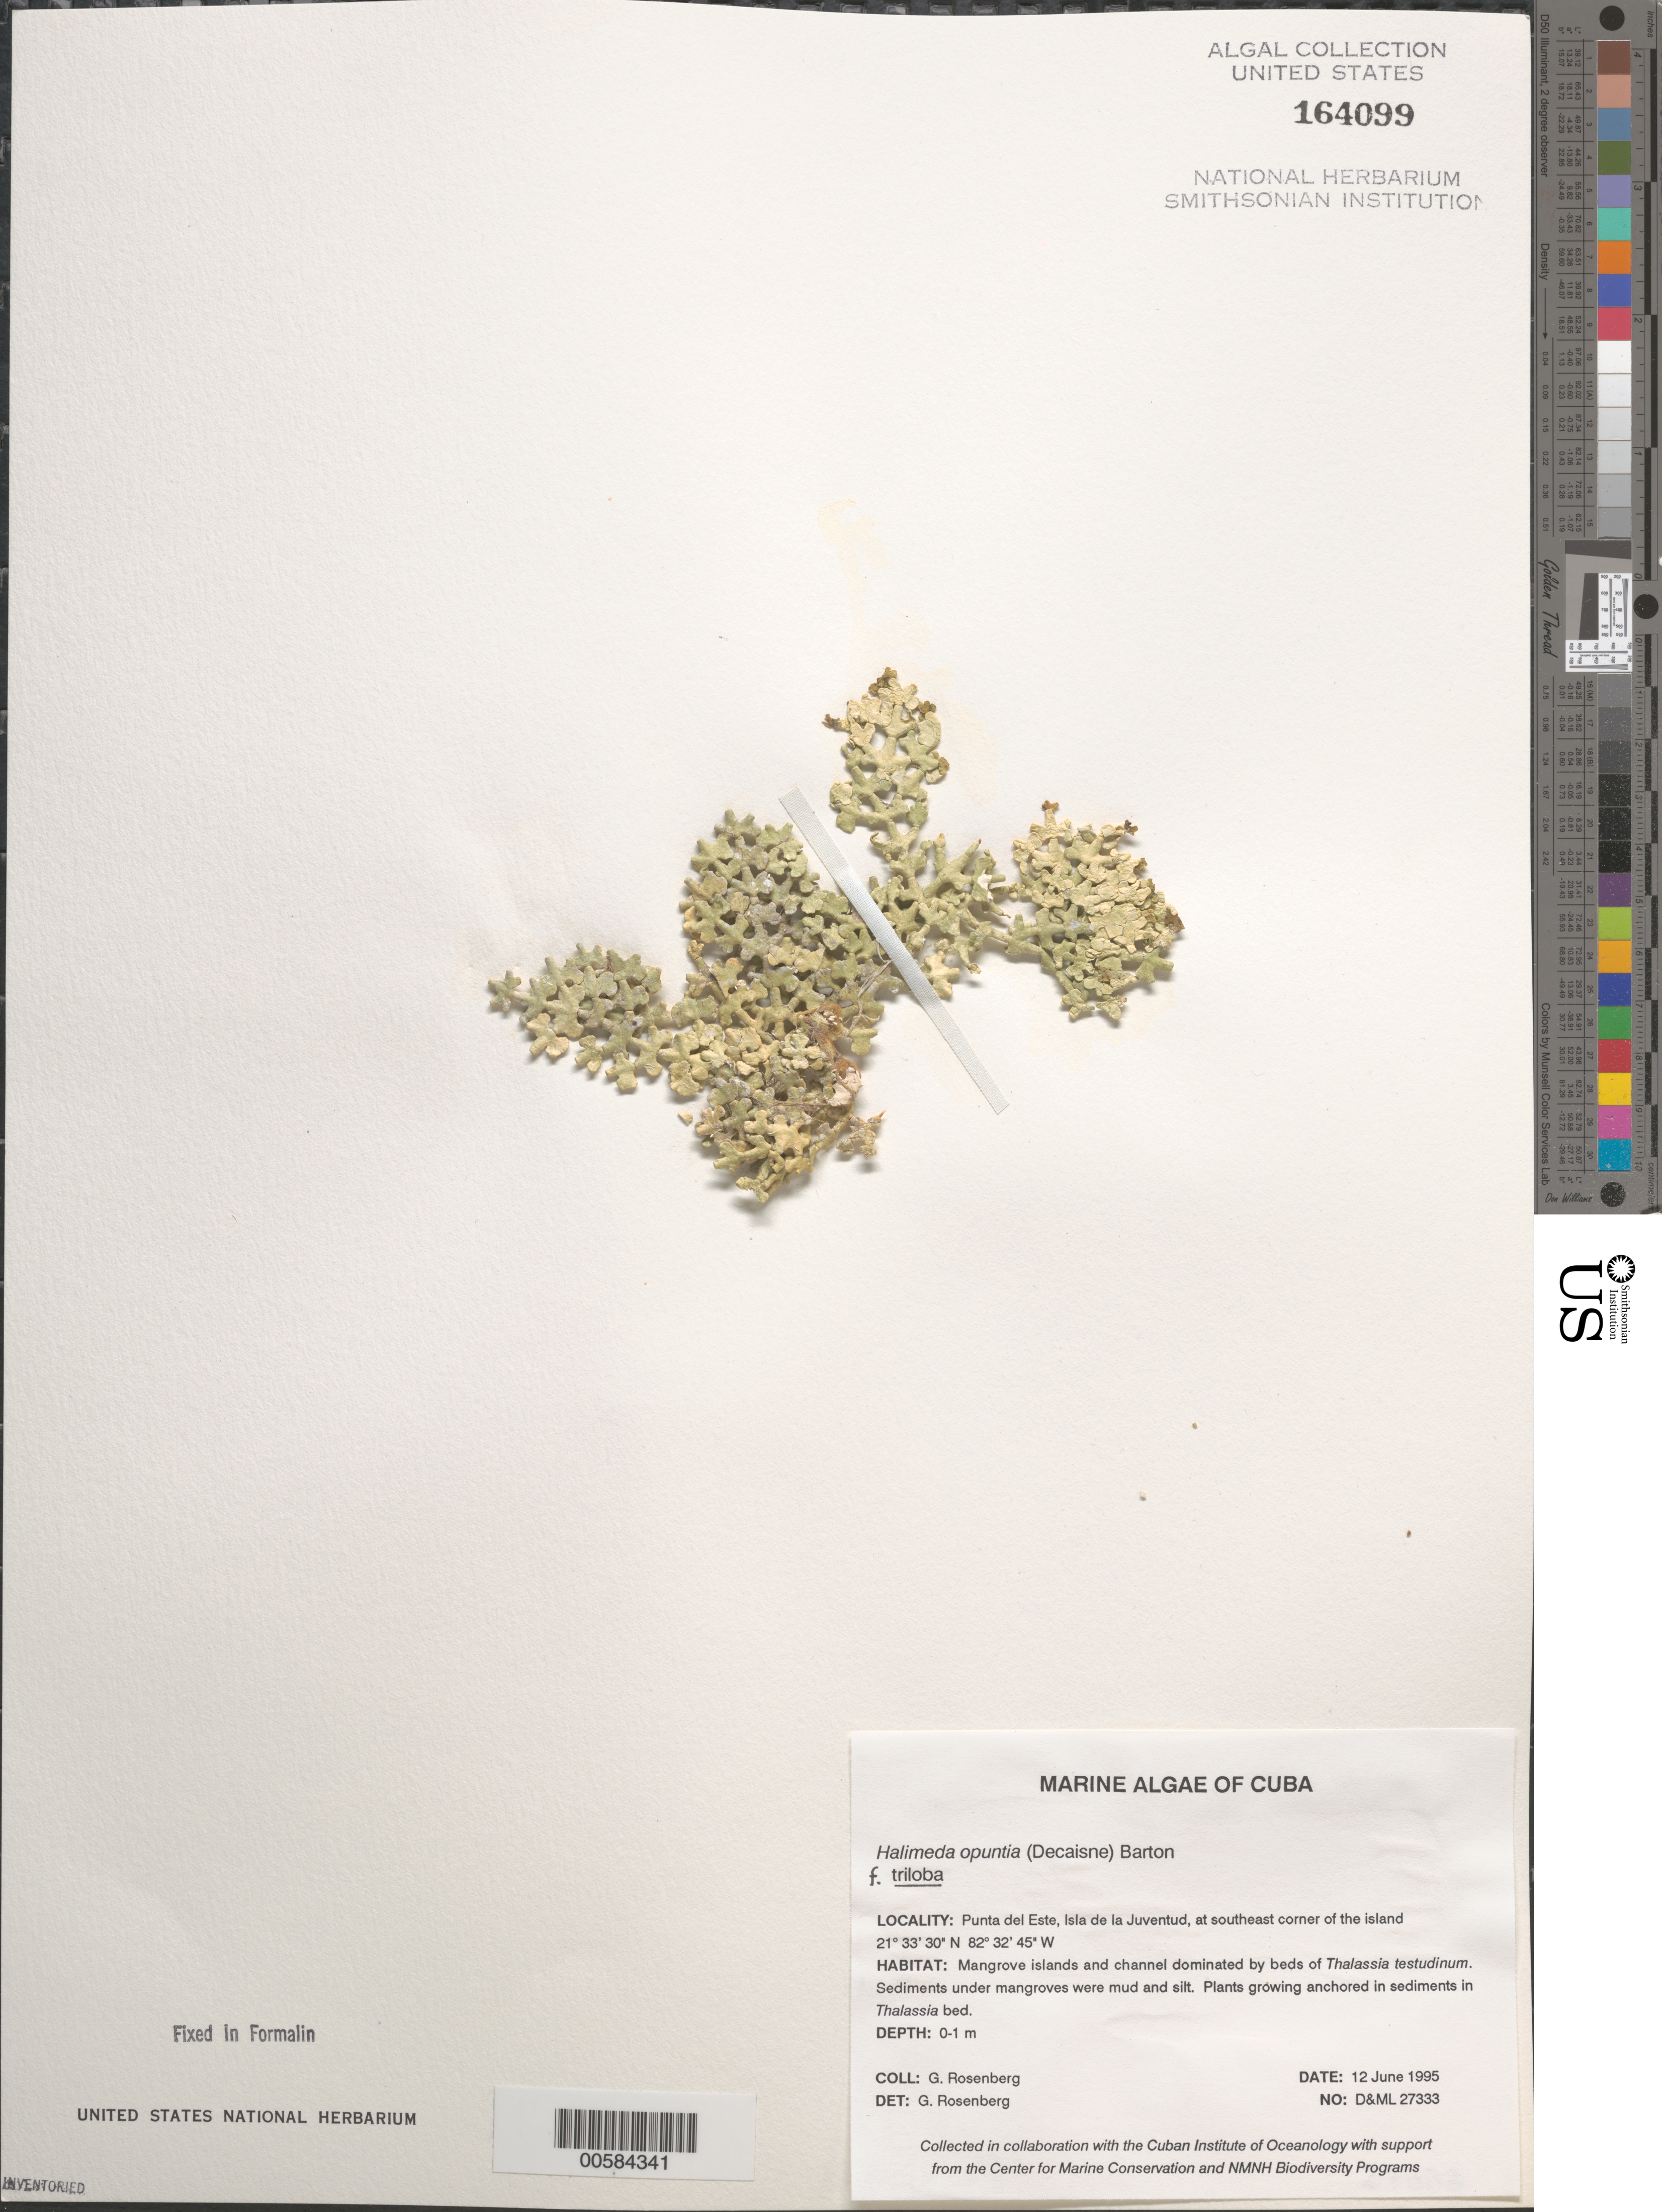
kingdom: Plantae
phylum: Chlorophyta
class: Ulvophyceae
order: Bryopsidales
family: Halimedaceae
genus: Halimeda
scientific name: Halimeda opuntia f. triloba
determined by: Rosenberg, G.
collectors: G. Rosenberg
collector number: D&ML 27333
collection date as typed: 12 Jun 1995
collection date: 1995-06-12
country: Cuba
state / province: Isla de La Juventud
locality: Punta del este, isla de la juventud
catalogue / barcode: US 164099